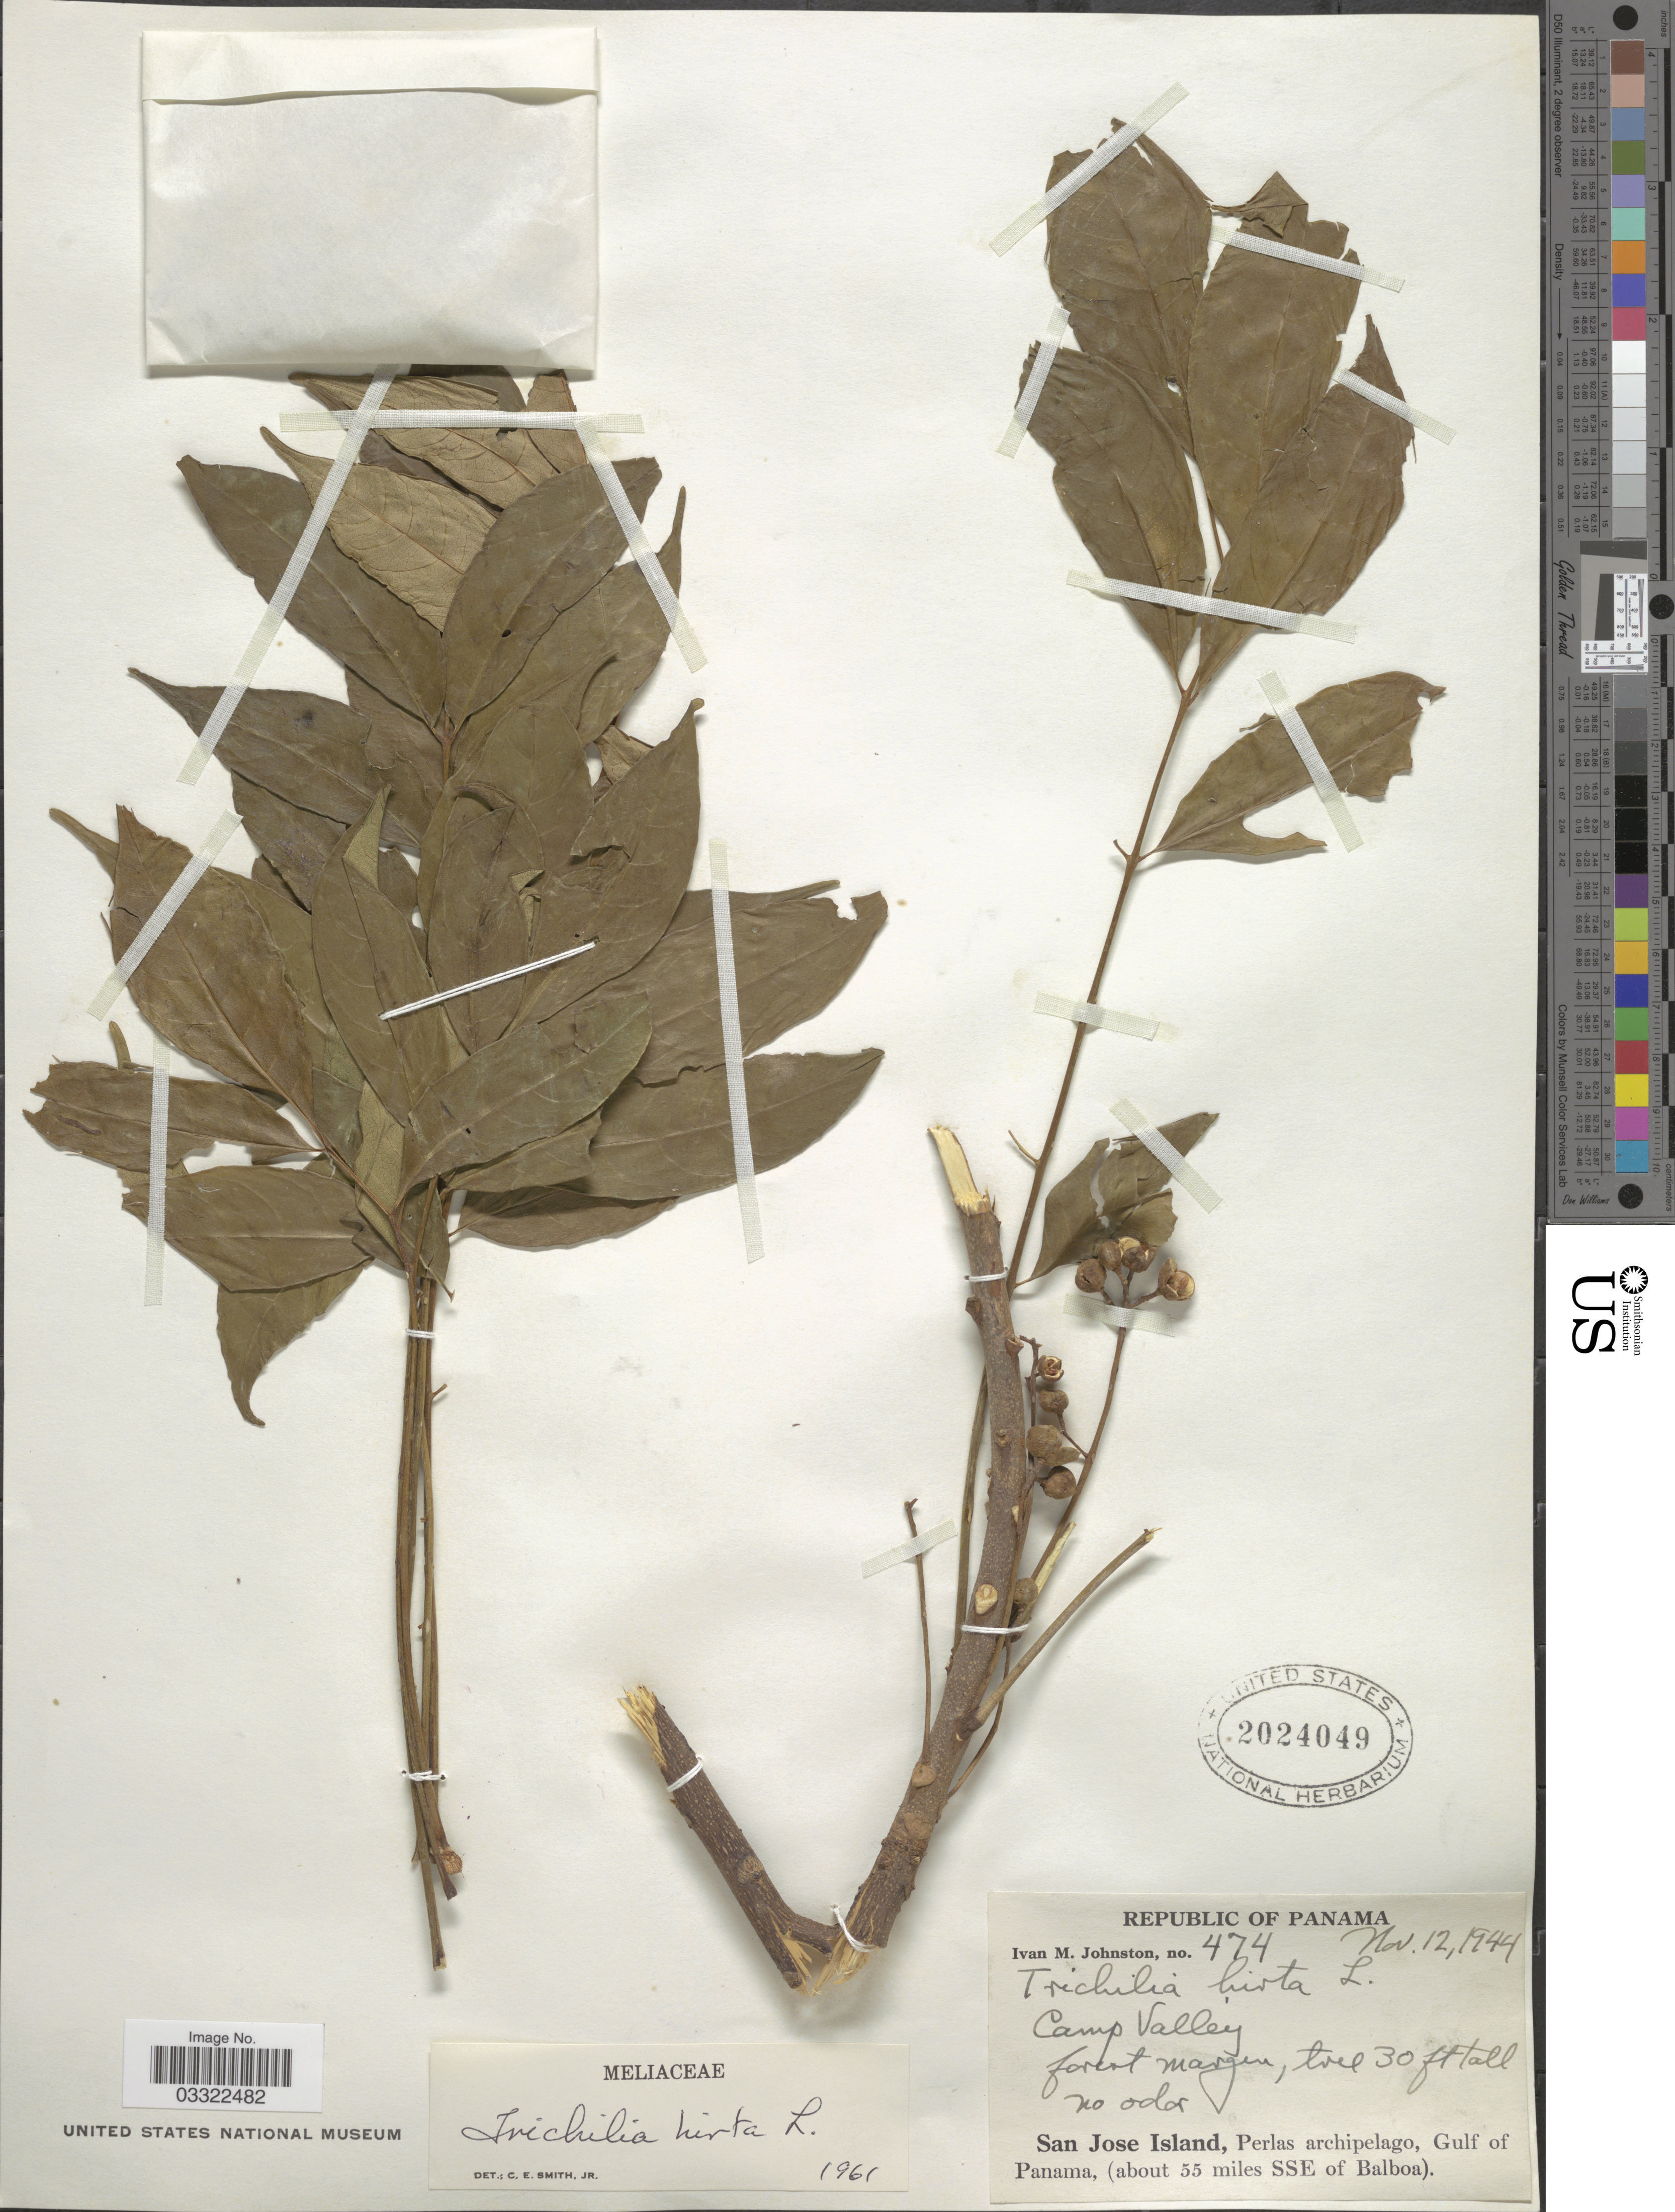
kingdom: Plantae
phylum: Tracheophyta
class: Magnoliopsida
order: Sapindales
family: Meliaceae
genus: Trichilia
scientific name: Trichilia hirta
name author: L.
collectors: I.M. Johnston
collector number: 474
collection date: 1944-11-12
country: Panama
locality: Republic of Panama. San Jose Island, Perlas archipelago, Gulf of Panama, (about 55 miles SSE of Balboa).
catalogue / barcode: US 2024049